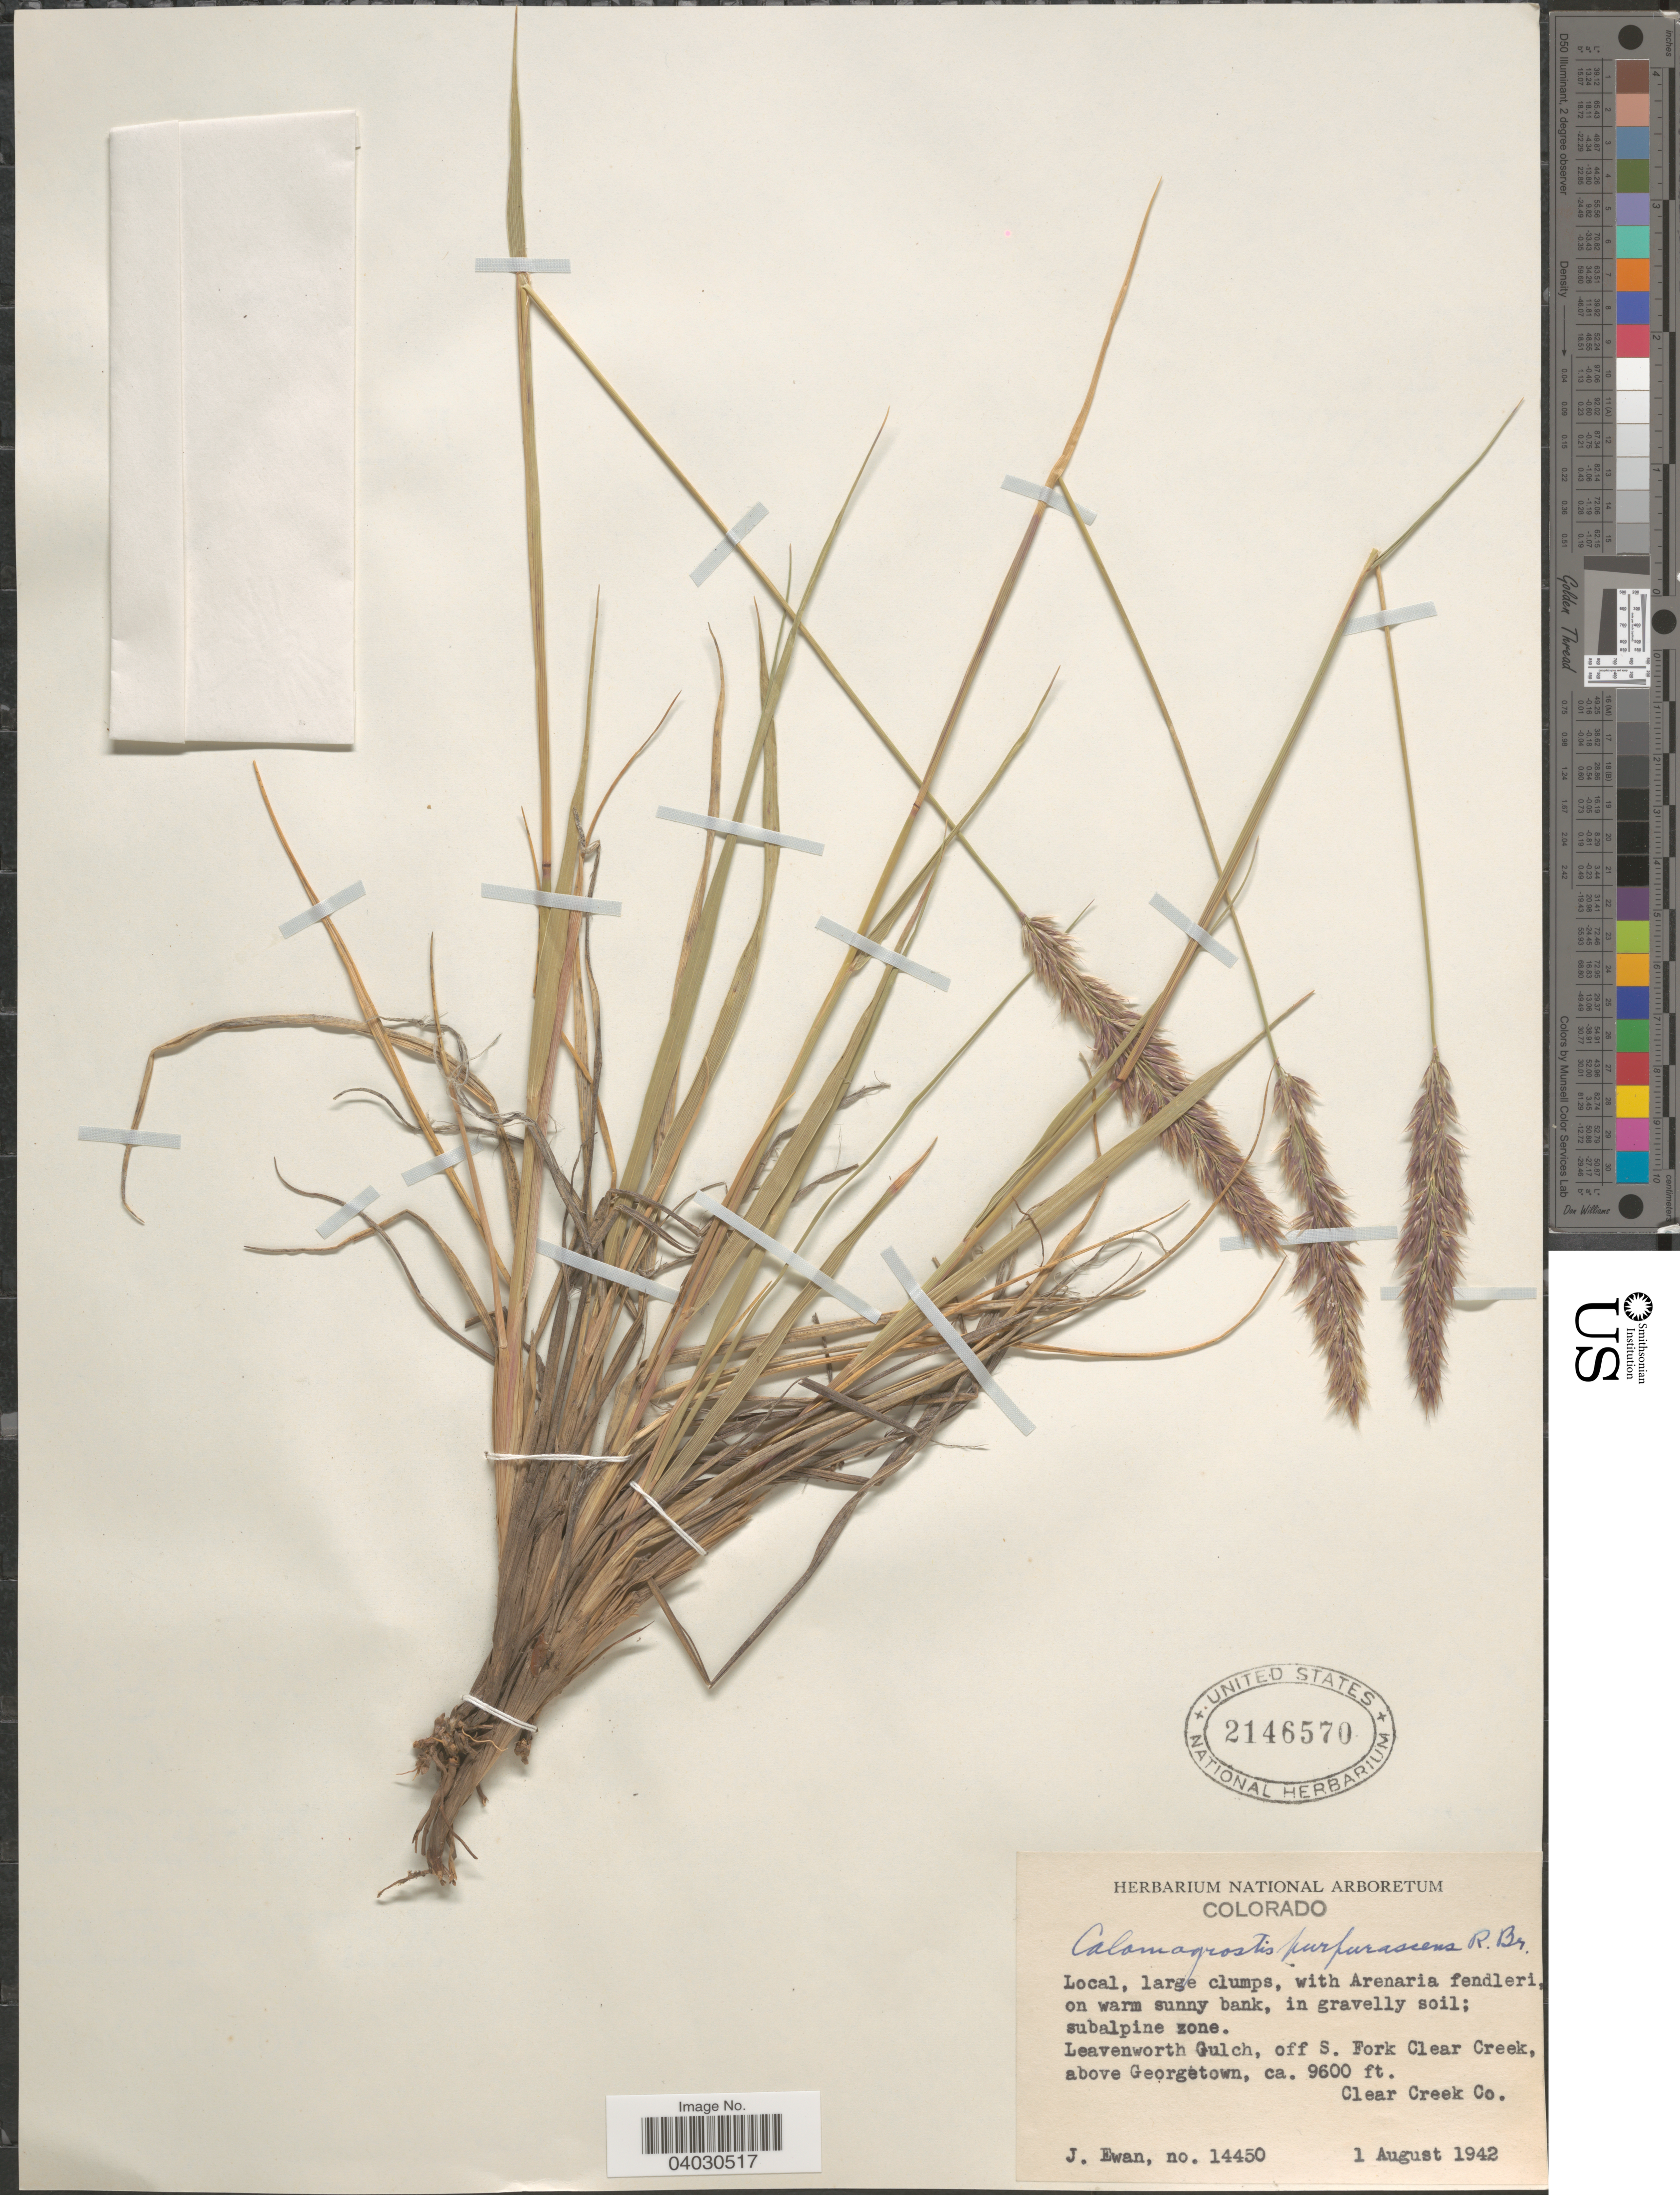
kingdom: Plantae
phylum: Tracheophyta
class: Liliopsida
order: Poales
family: Poaceae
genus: Calamagrostis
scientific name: Calamagrostis purpurascens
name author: R. Br.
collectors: J. A. Ewan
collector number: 14450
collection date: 1942-08-01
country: United States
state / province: Colorado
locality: Leavenworth Gulch, off S. Fork Clear Creek above Georgetown, Clear Creek Co.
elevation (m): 2926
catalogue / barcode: US 2146570